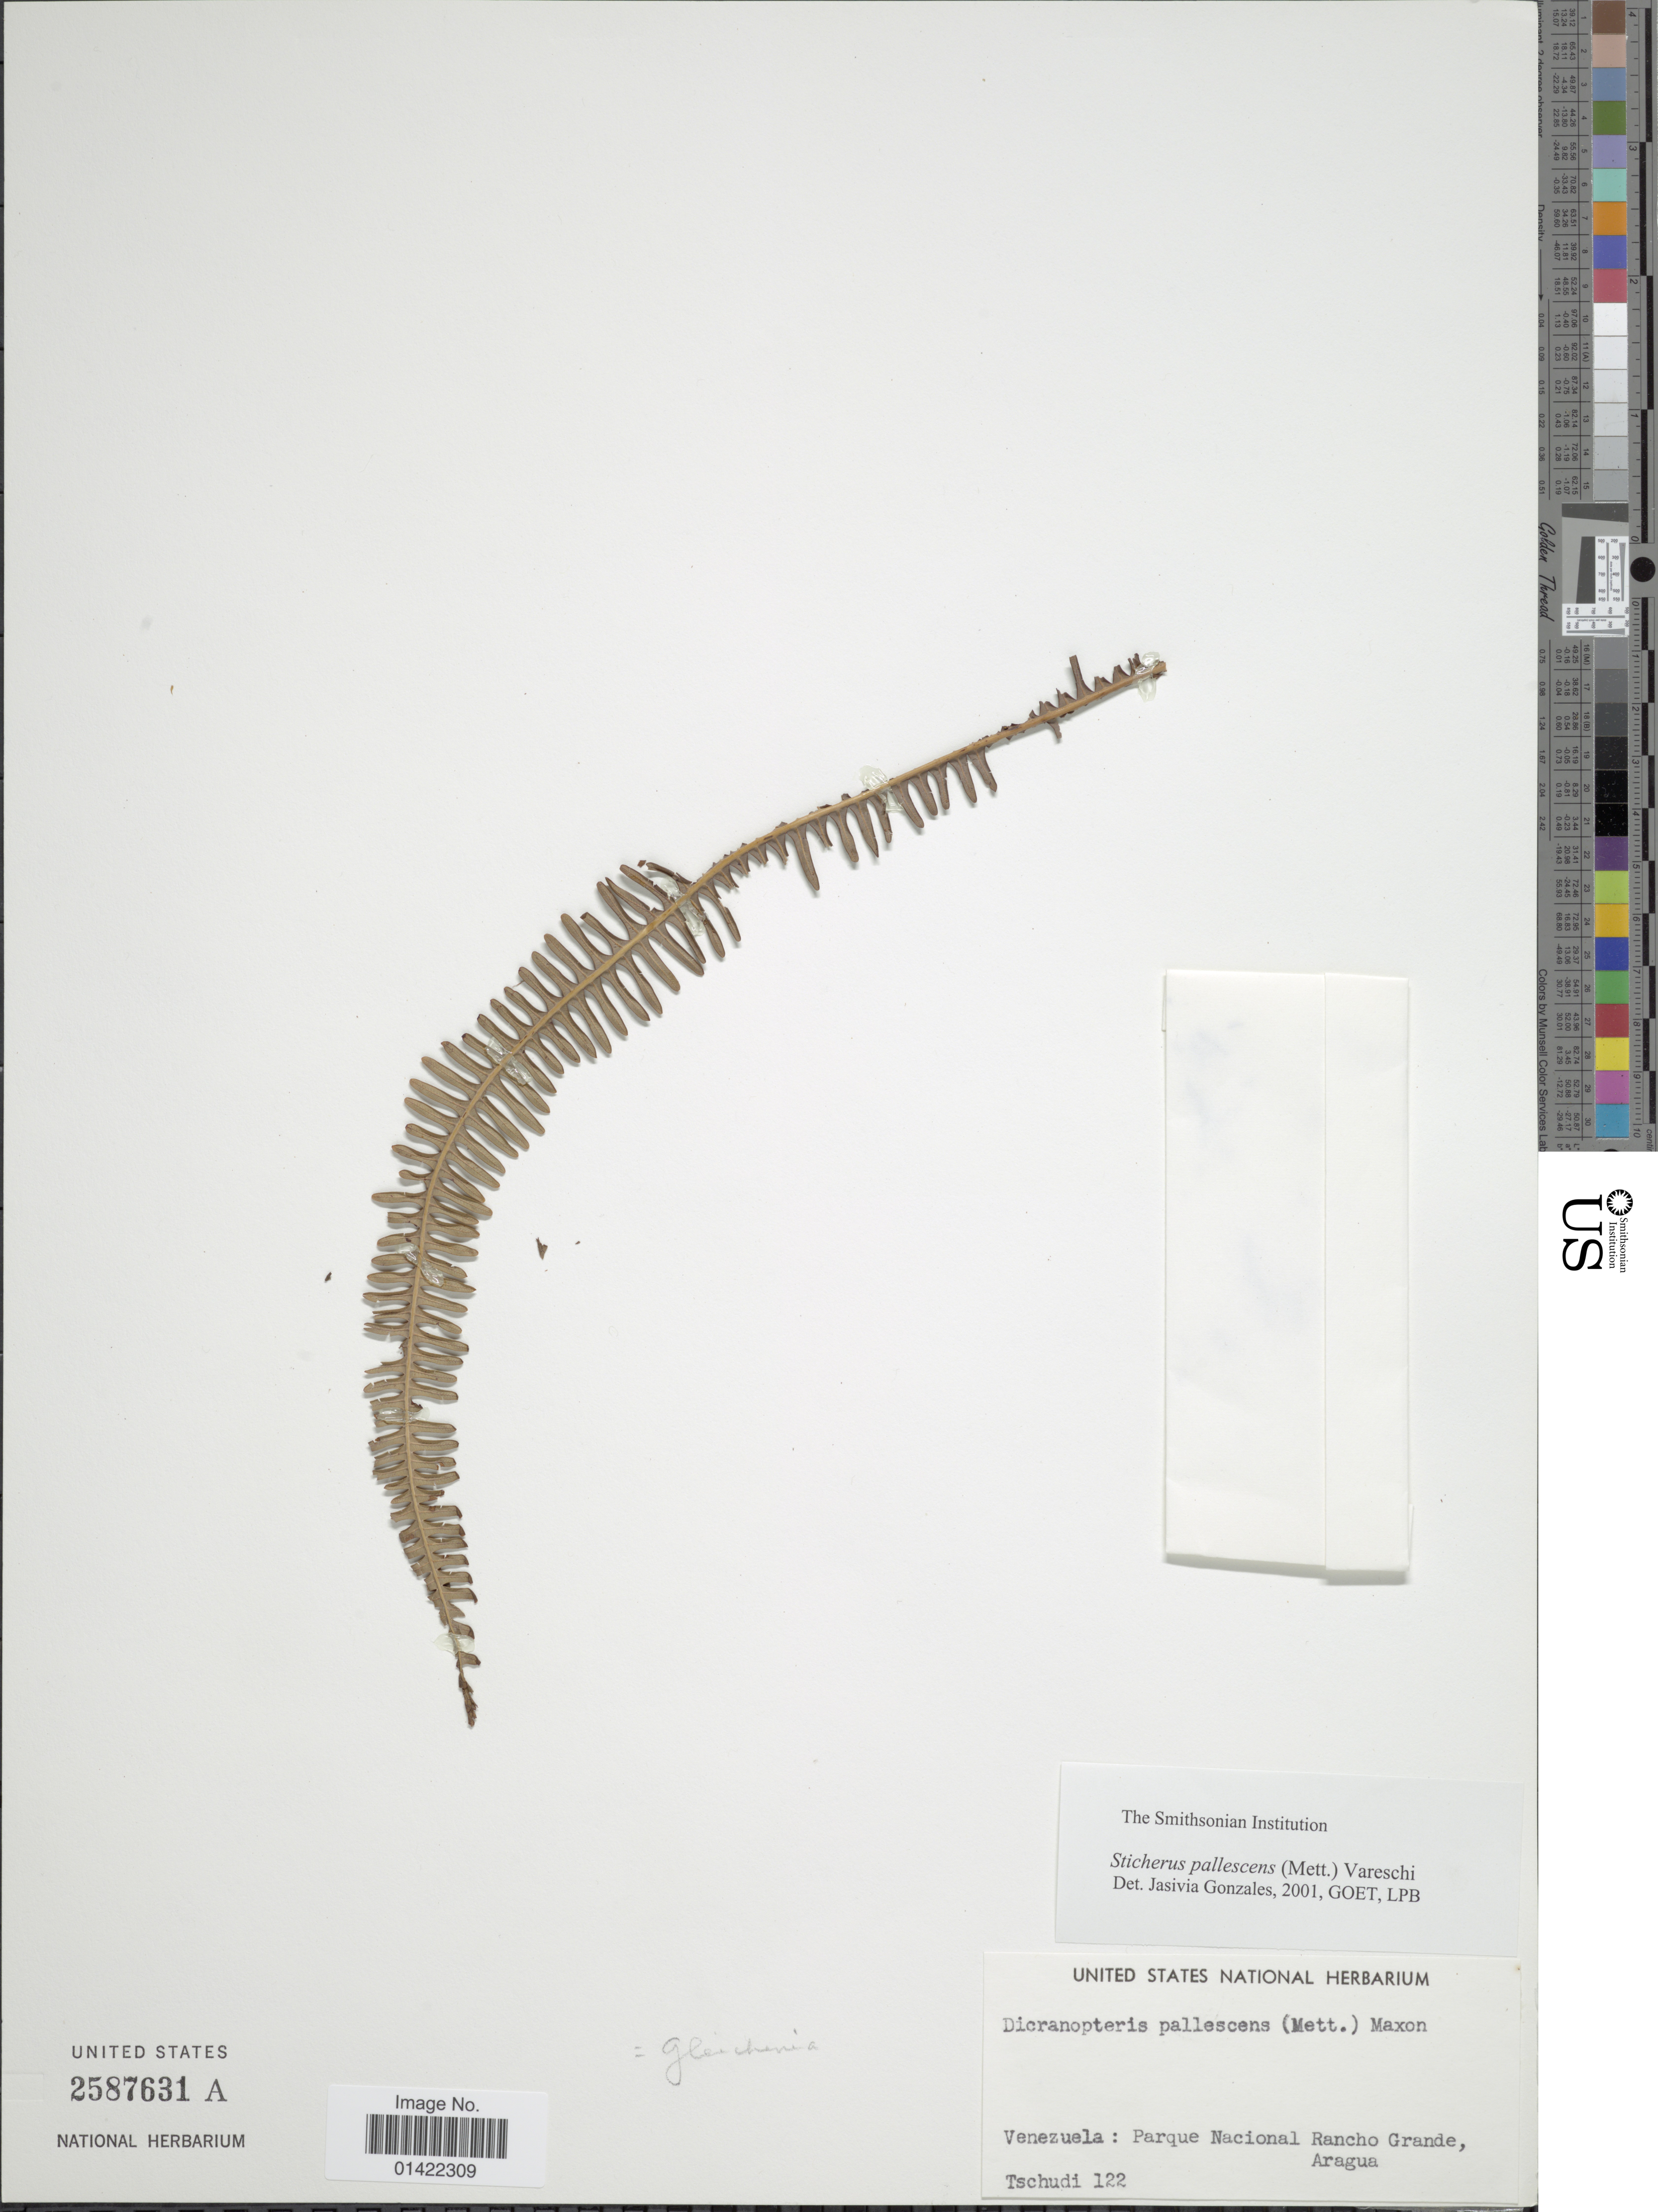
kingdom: Plantae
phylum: Tracheophyta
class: Polypodiopsida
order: Gleicheniales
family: Gleicheniaceae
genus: Sticherus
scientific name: Sticherus pallescens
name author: (Mett.) Vareschi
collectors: Tschudi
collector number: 122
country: Venezuela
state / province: Aragua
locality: Parque Nacional Rancho Grande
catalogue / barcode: US 2587631A